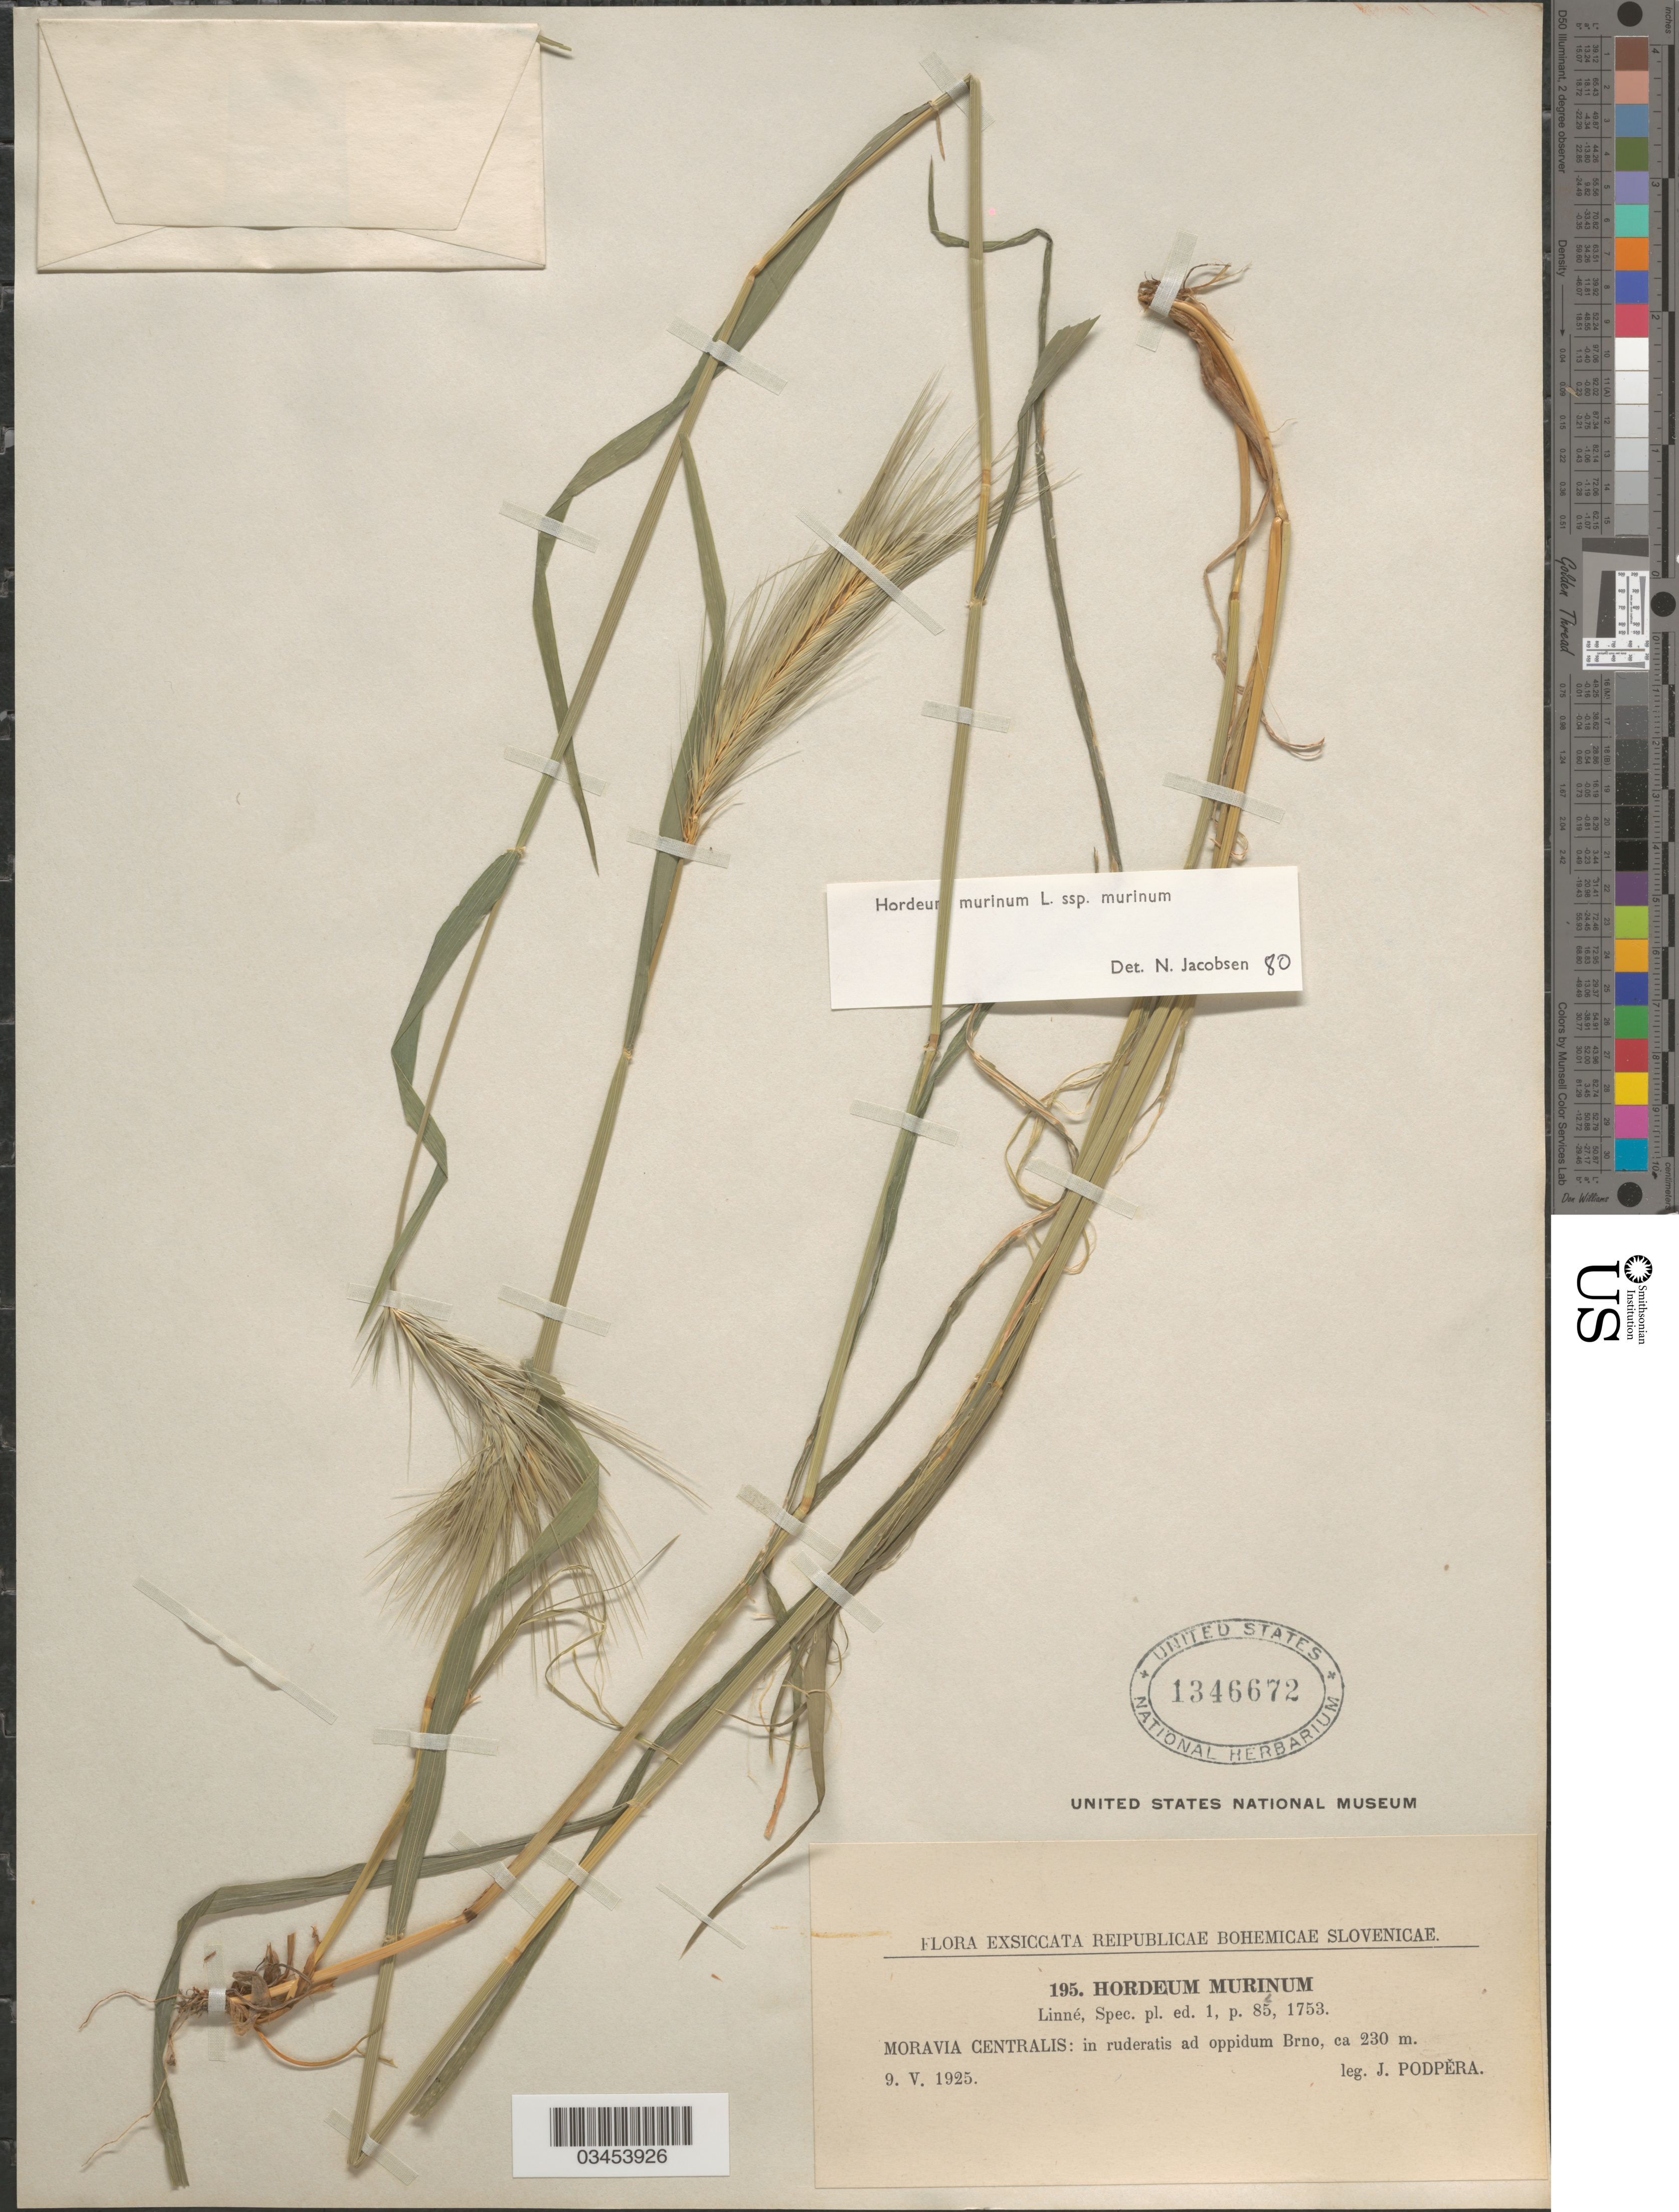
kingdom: Plantae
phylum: Tracheophyta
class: Liliopsida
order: Poales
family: Poaceae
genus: Hordeum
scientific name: Hordeum murinum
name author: L.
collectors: J. Podpera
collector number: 195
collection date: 1925-05-09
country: Czechia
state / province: Moravian-Silesian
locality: Moravia Centralis: in ruderatis ad oppidum Brno.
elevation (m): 230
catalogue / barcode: US 1346672